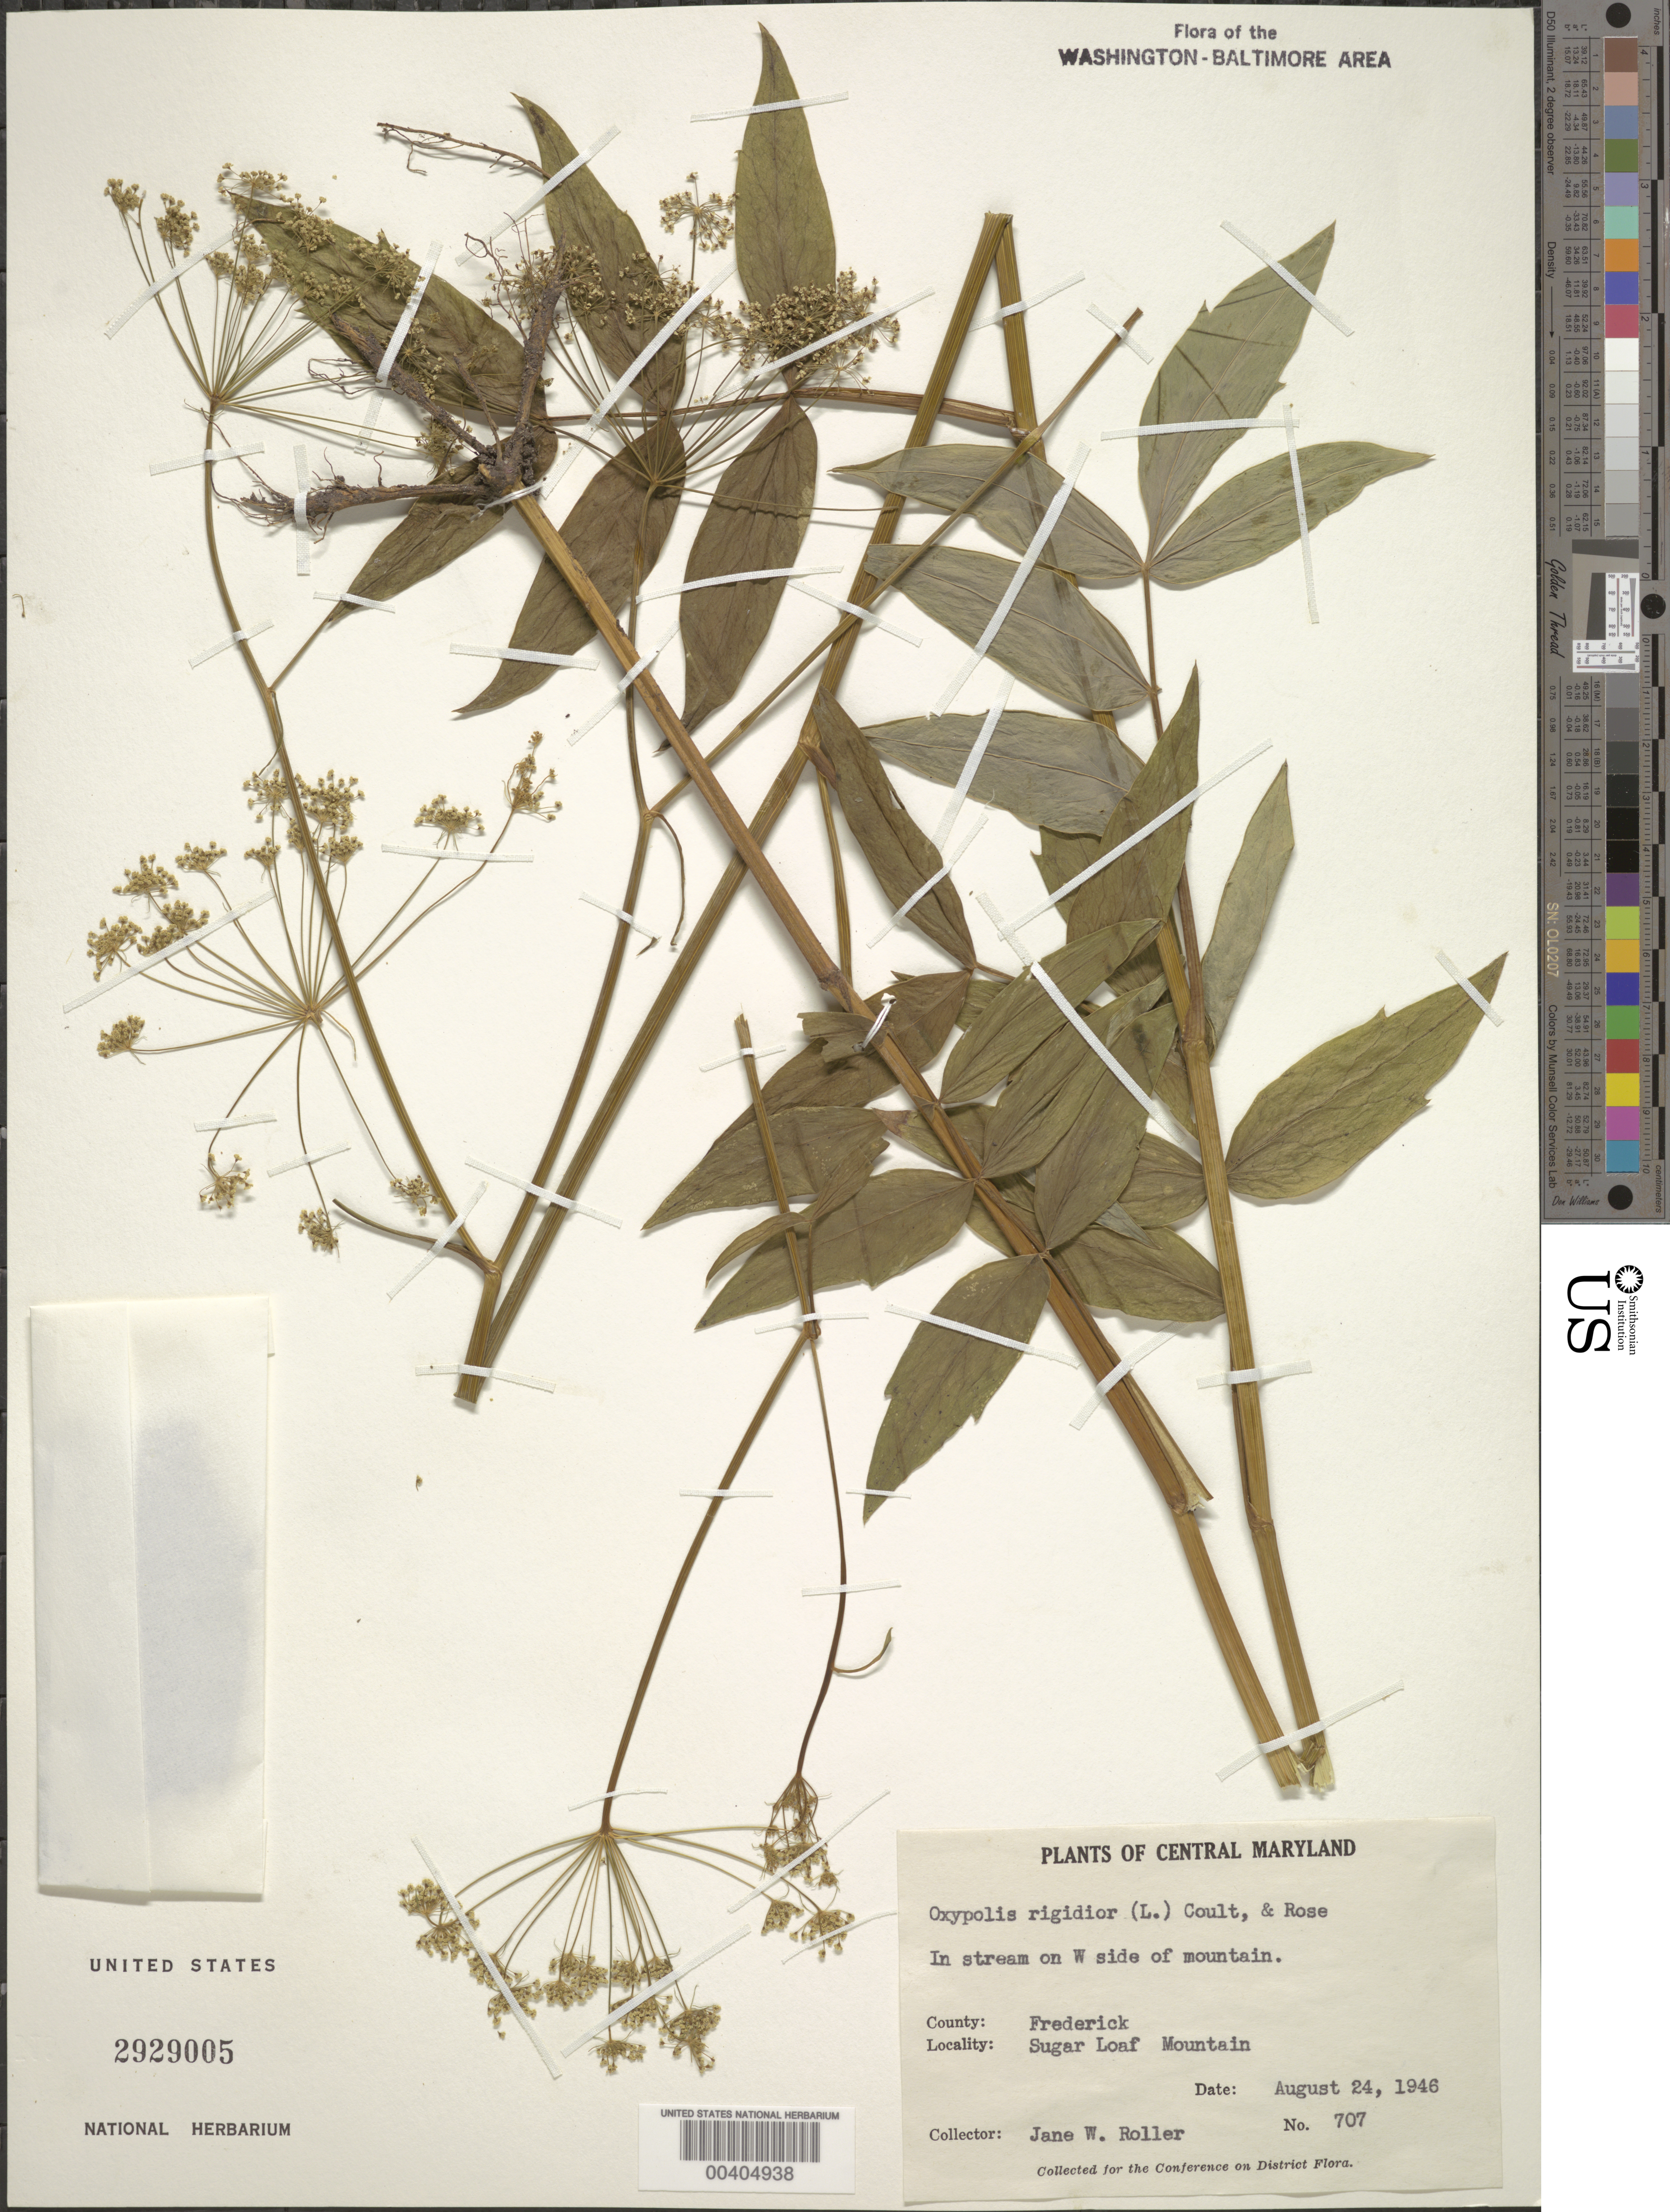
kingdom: Plantae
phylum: Tracheophyta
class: Magnoliopsida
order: Apiales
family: Apiaceae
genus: Oxypolis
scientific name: Oxypolis rigidior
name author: (L.) Raf.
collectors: J. W. Roller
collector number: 707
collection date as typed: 24 Aug 1946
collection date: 1946-08-24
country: United States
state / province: Maryland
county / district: Frederick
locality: Sugarloaf Mountain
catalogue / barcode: US 2929005